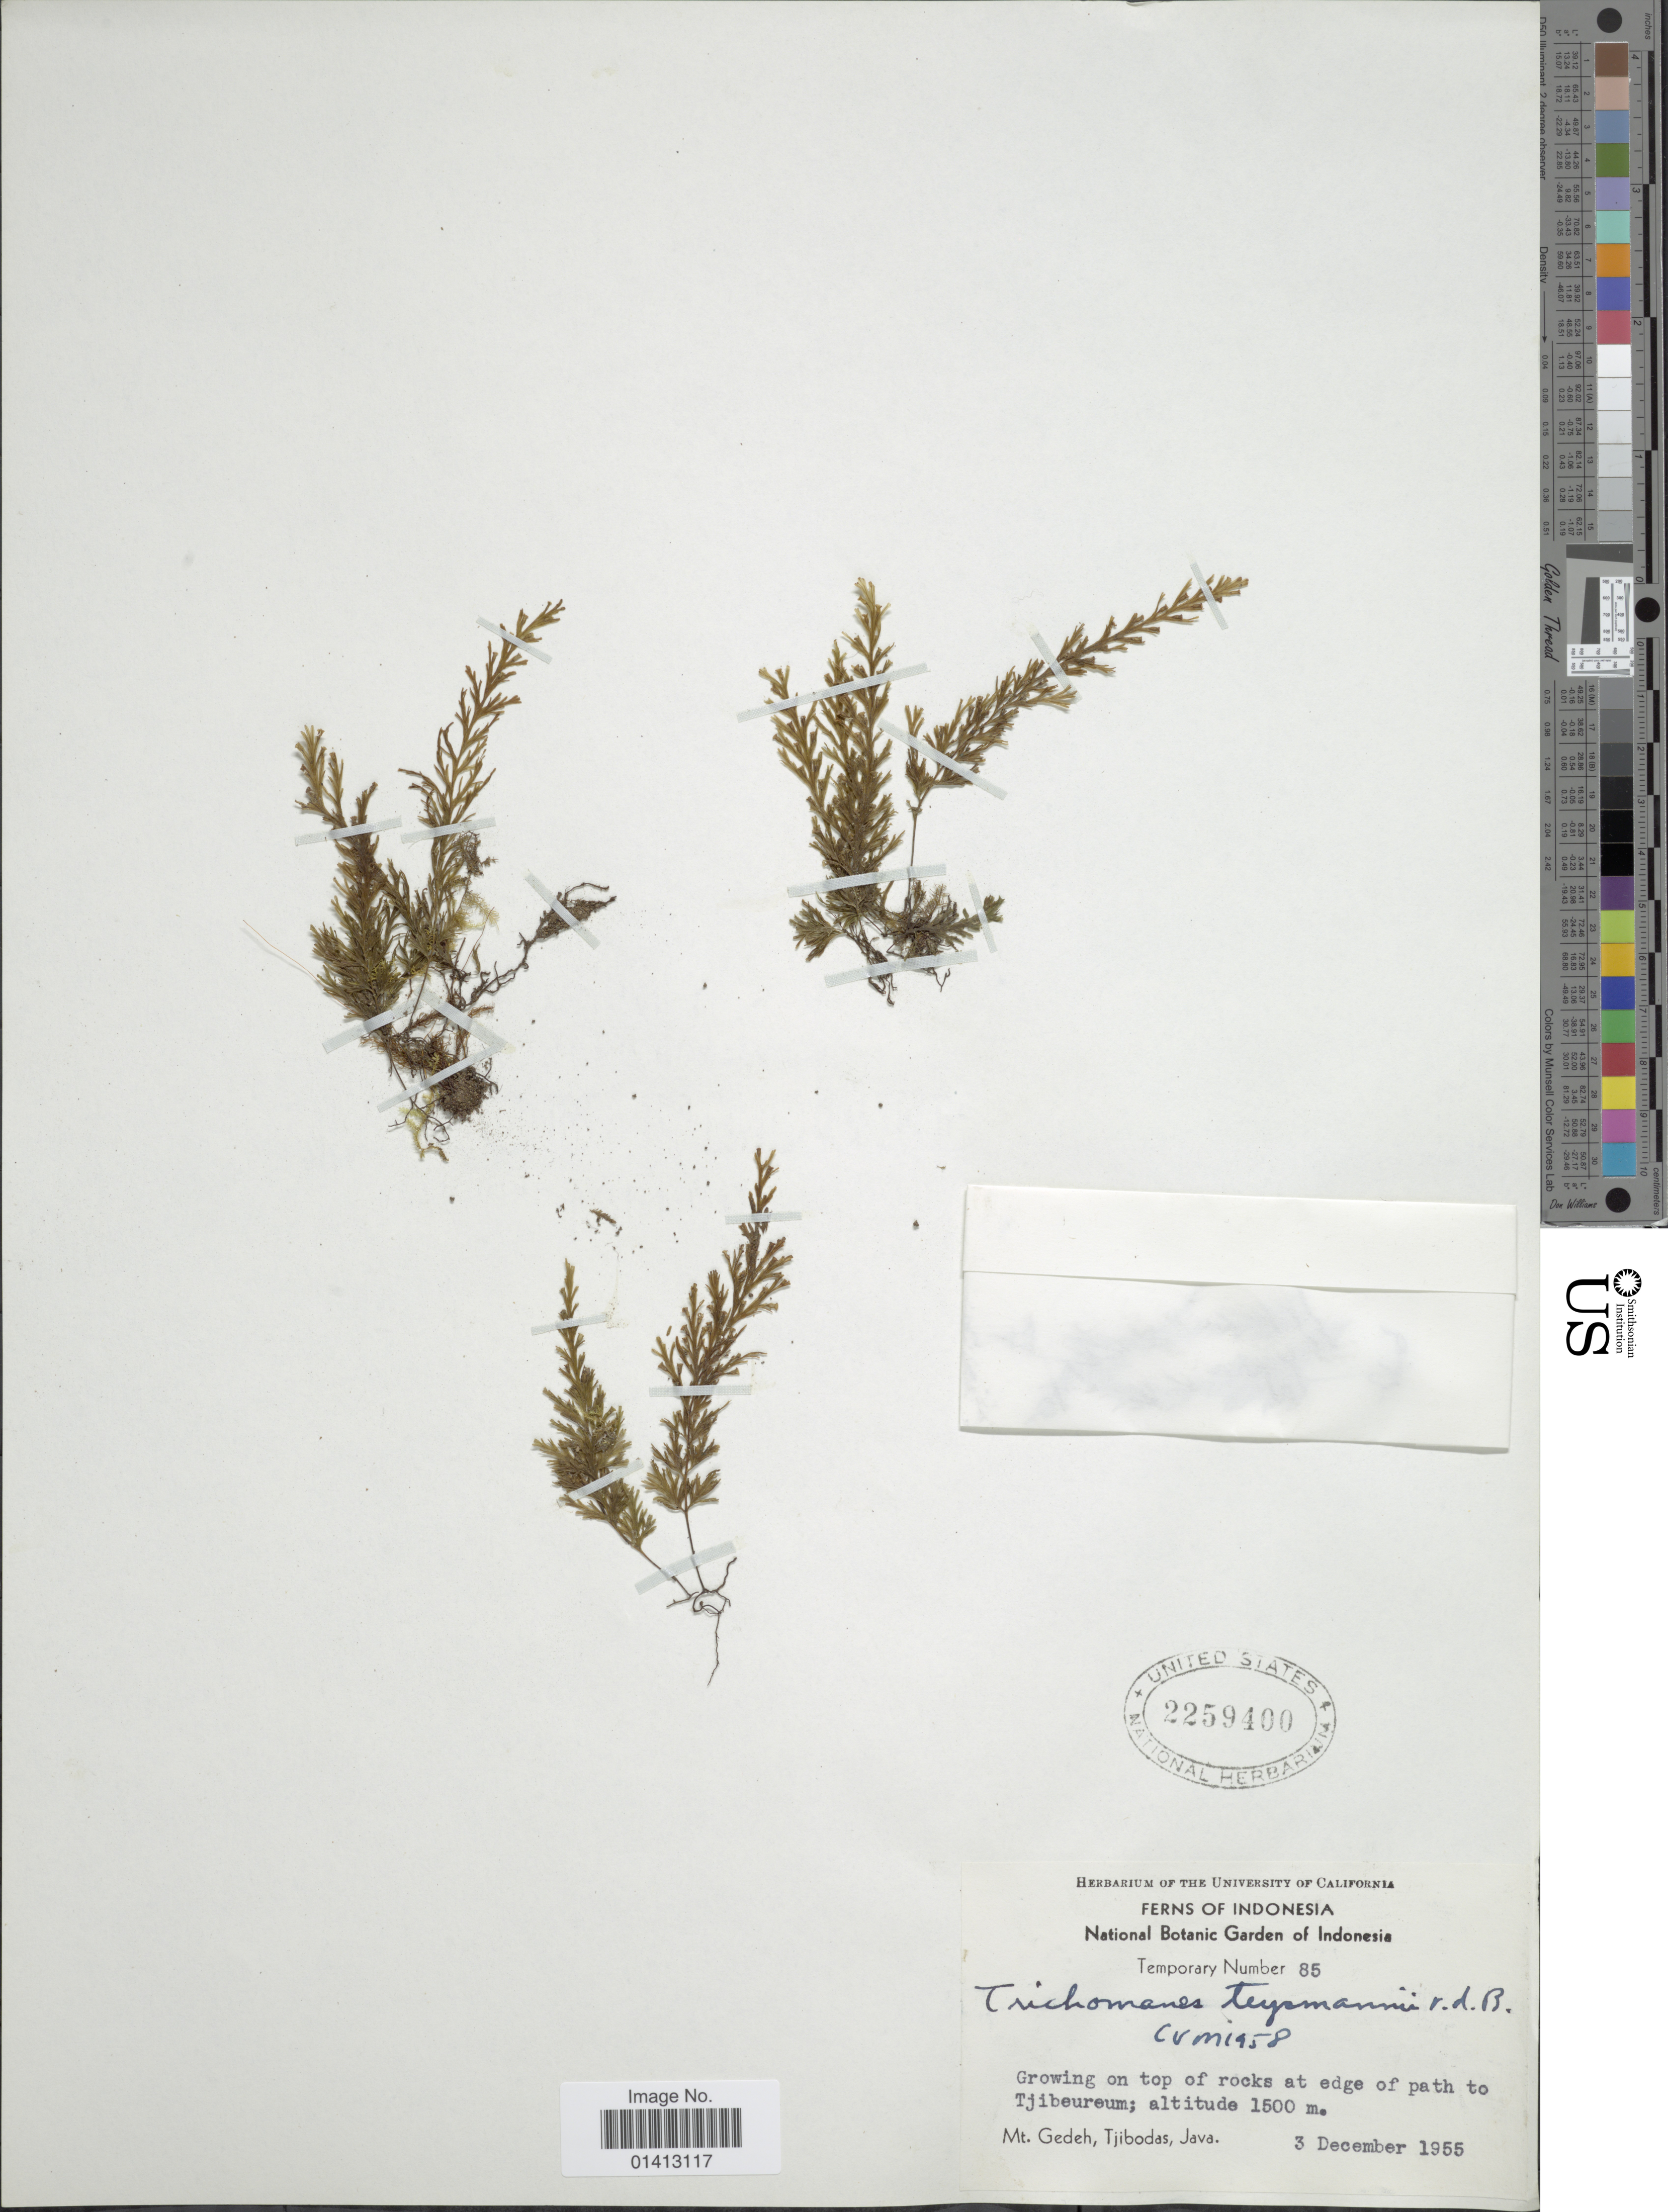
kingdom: Plantae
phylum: Tracheophyta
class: Polypodiopsida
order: Hymenophyllales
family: Hymenophyllaceae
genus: Crepidomanes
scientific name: Crepidomanes teysmannii (Bosch) comb. ined., 2015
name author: (Bosch)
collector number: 85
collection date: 1955-12-03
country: Indonesia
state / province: Java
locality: Growing on top of rocks at edge of path to Tjibeureum, Mt. Gedeh, Tjibodas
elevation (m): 1500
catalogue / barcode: US 2259400